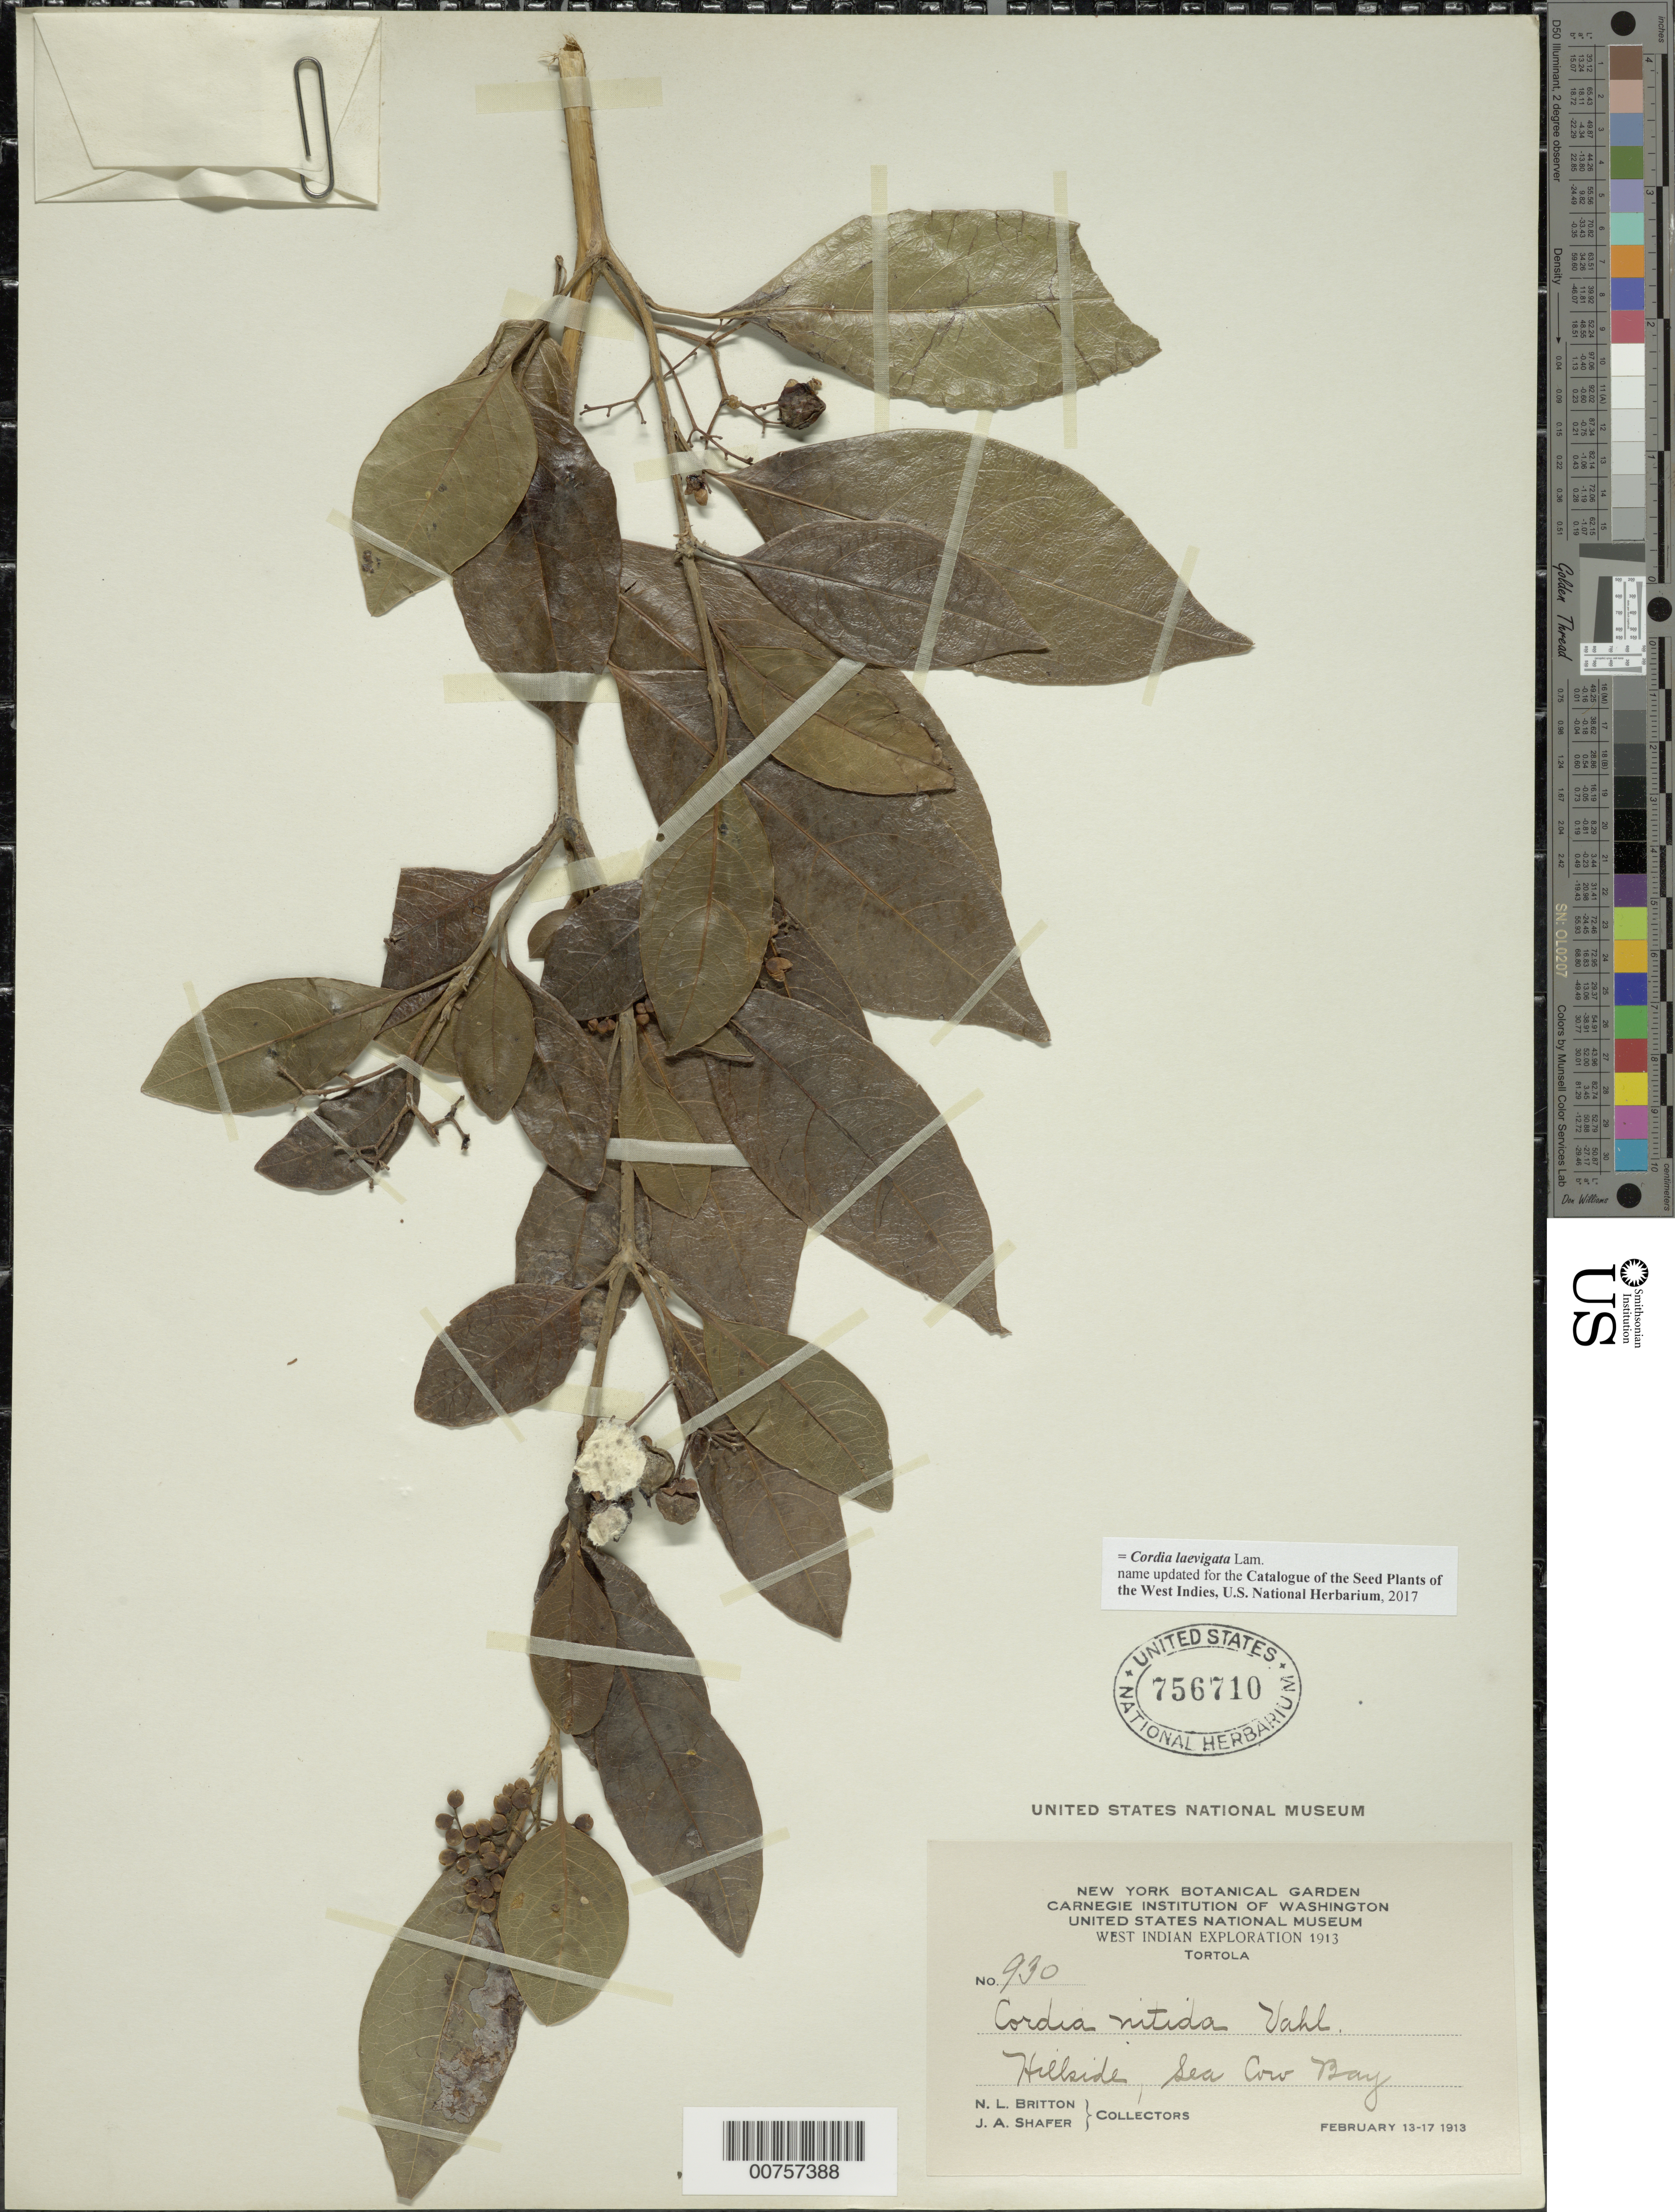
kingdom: Plantae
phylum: Tracheophyta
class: Magnoliopsida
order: Boraginales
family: Cordiaceae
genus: Cordia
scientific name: Cordia laevigata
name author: Lam.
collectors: N. Britton & J. A. Shafer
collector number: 930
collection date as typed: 13 Feb 1913 to 17 Feb 1913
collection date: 1913-02-13/1913-02-17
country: British Virgin Islands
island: Tortola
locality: Sea Cow Bay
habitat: Hillside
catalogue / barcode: US 756710